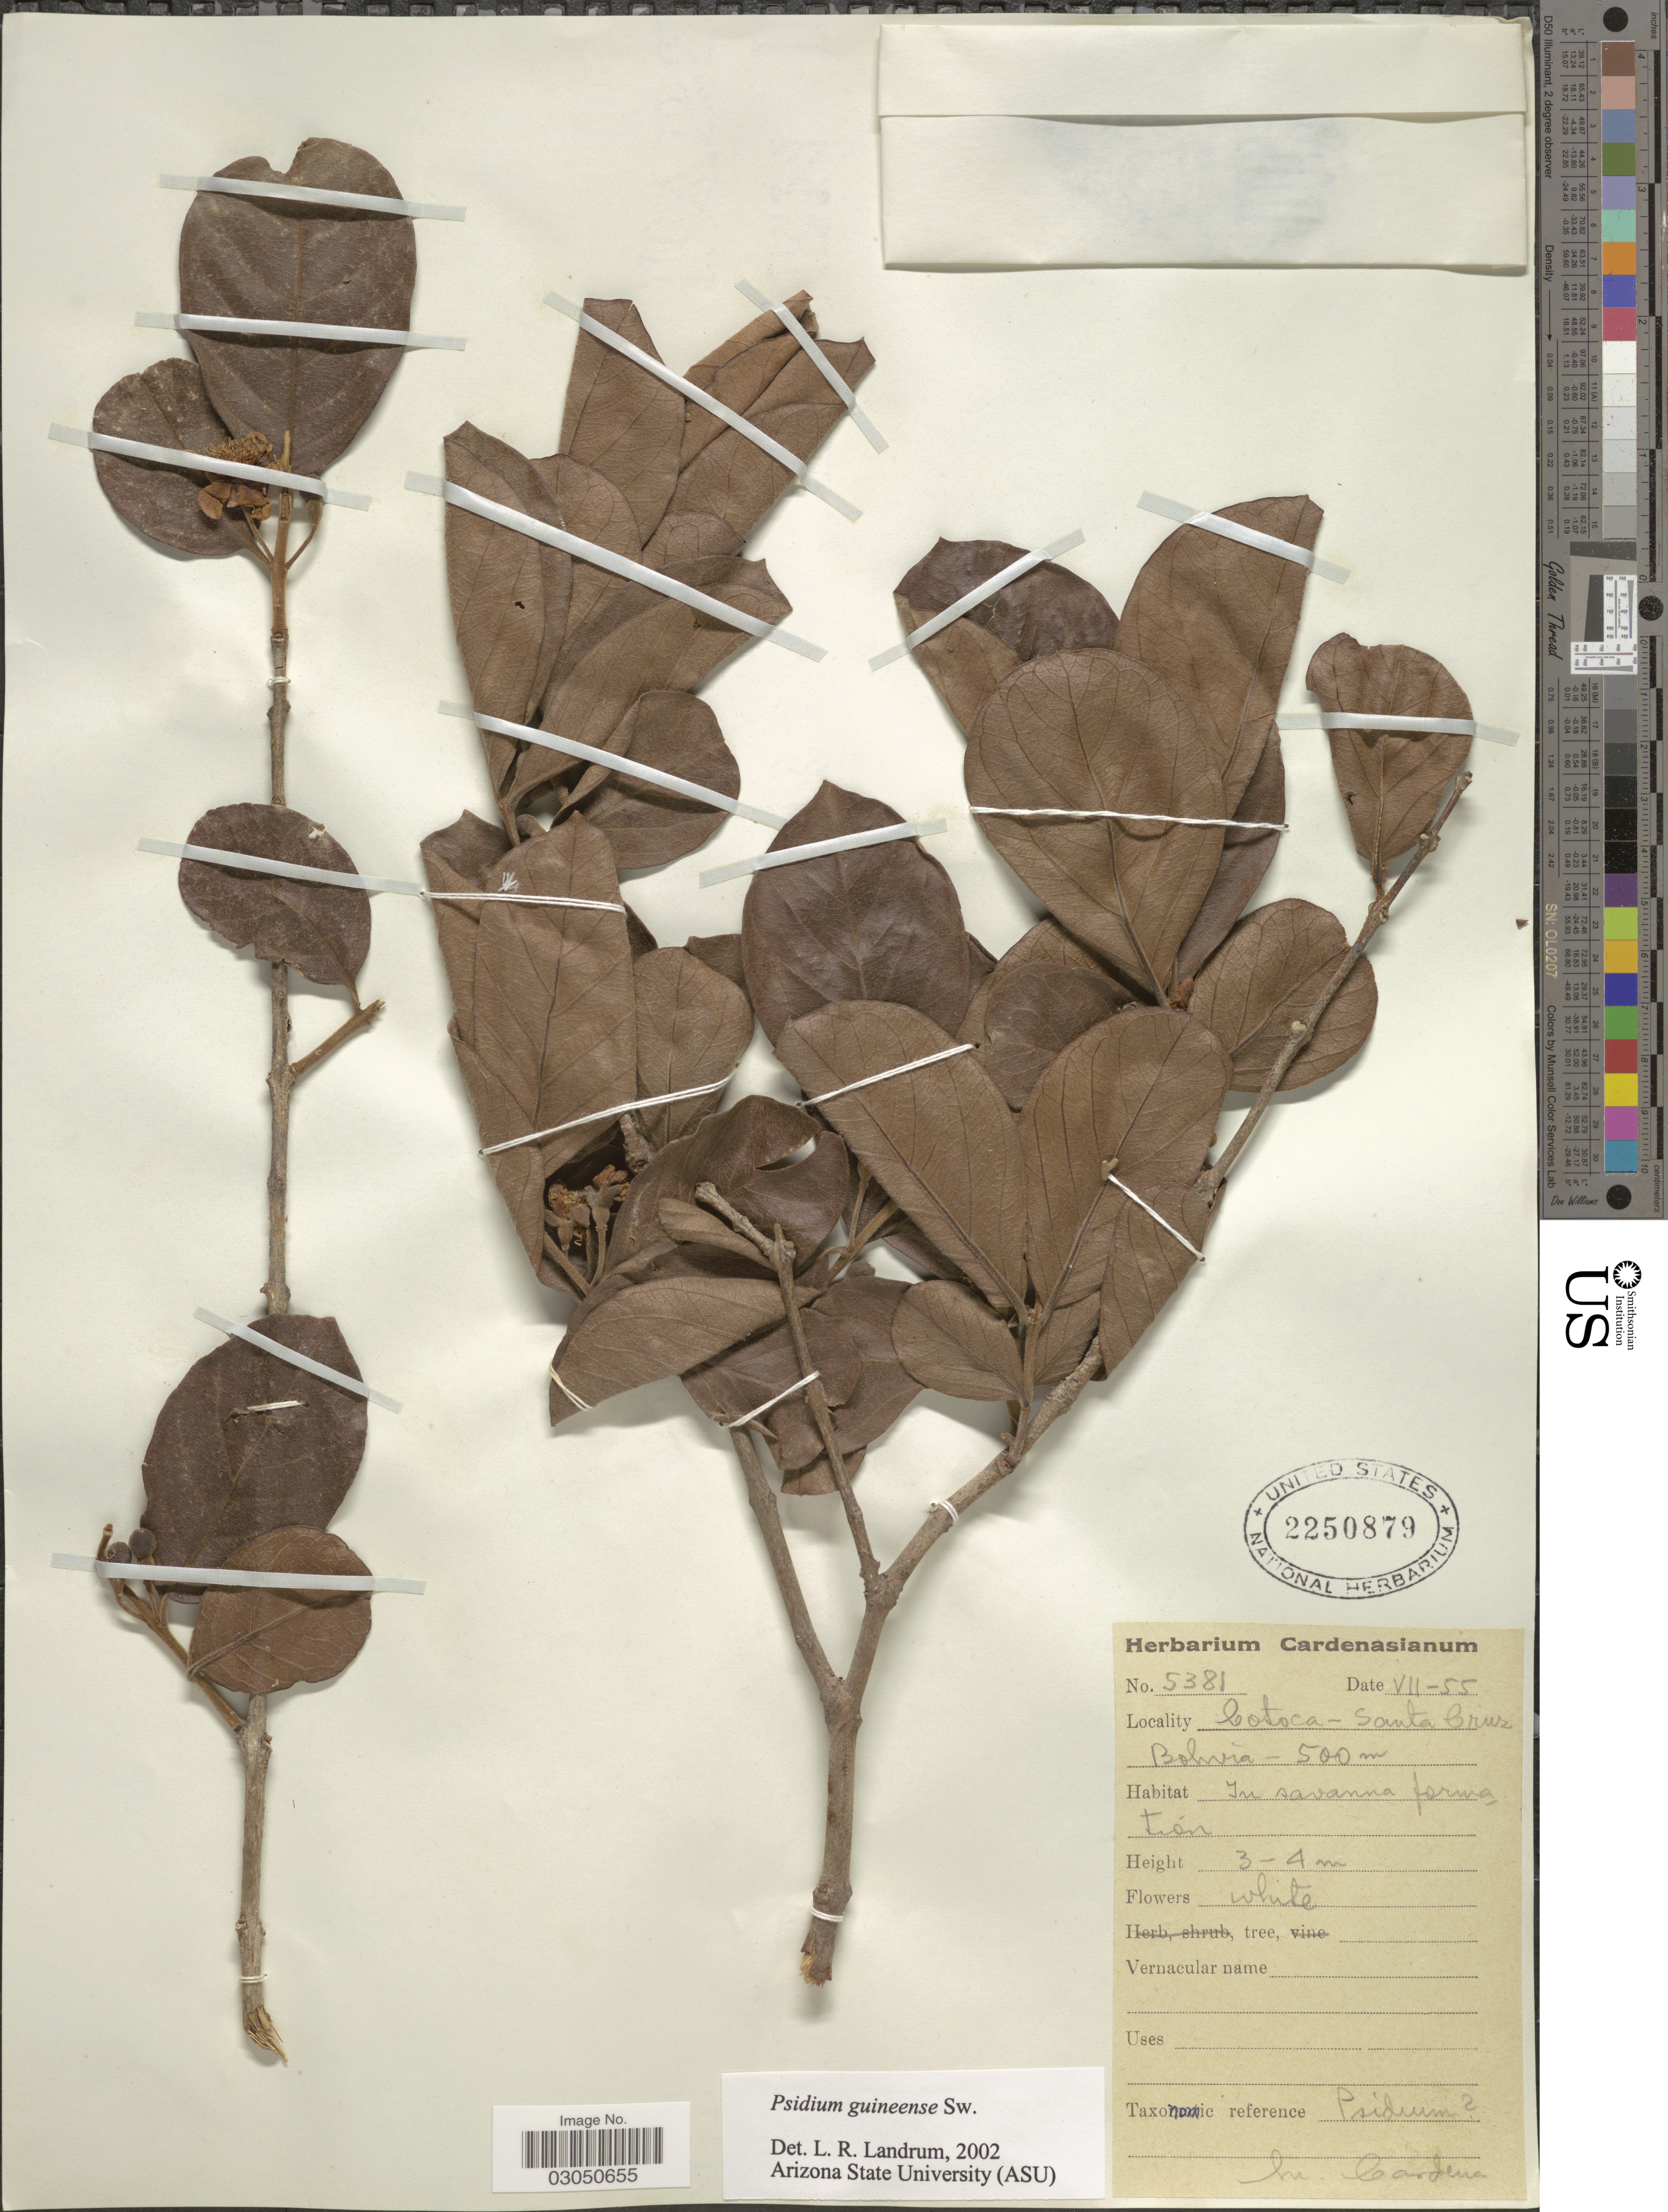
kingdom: Plantae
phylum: Tracheophyta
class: Magnoliopsida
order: Myrtales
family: Myrtaceae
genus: Psidium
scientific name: Psidium guineense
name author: Sw.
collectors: M. Cárdenas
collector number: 5381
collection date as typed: Transcribed d/m/y: /7/55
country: Bolivia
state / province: Santa Cruz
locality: Cotoca.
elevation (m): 500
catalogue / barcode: US 2250879